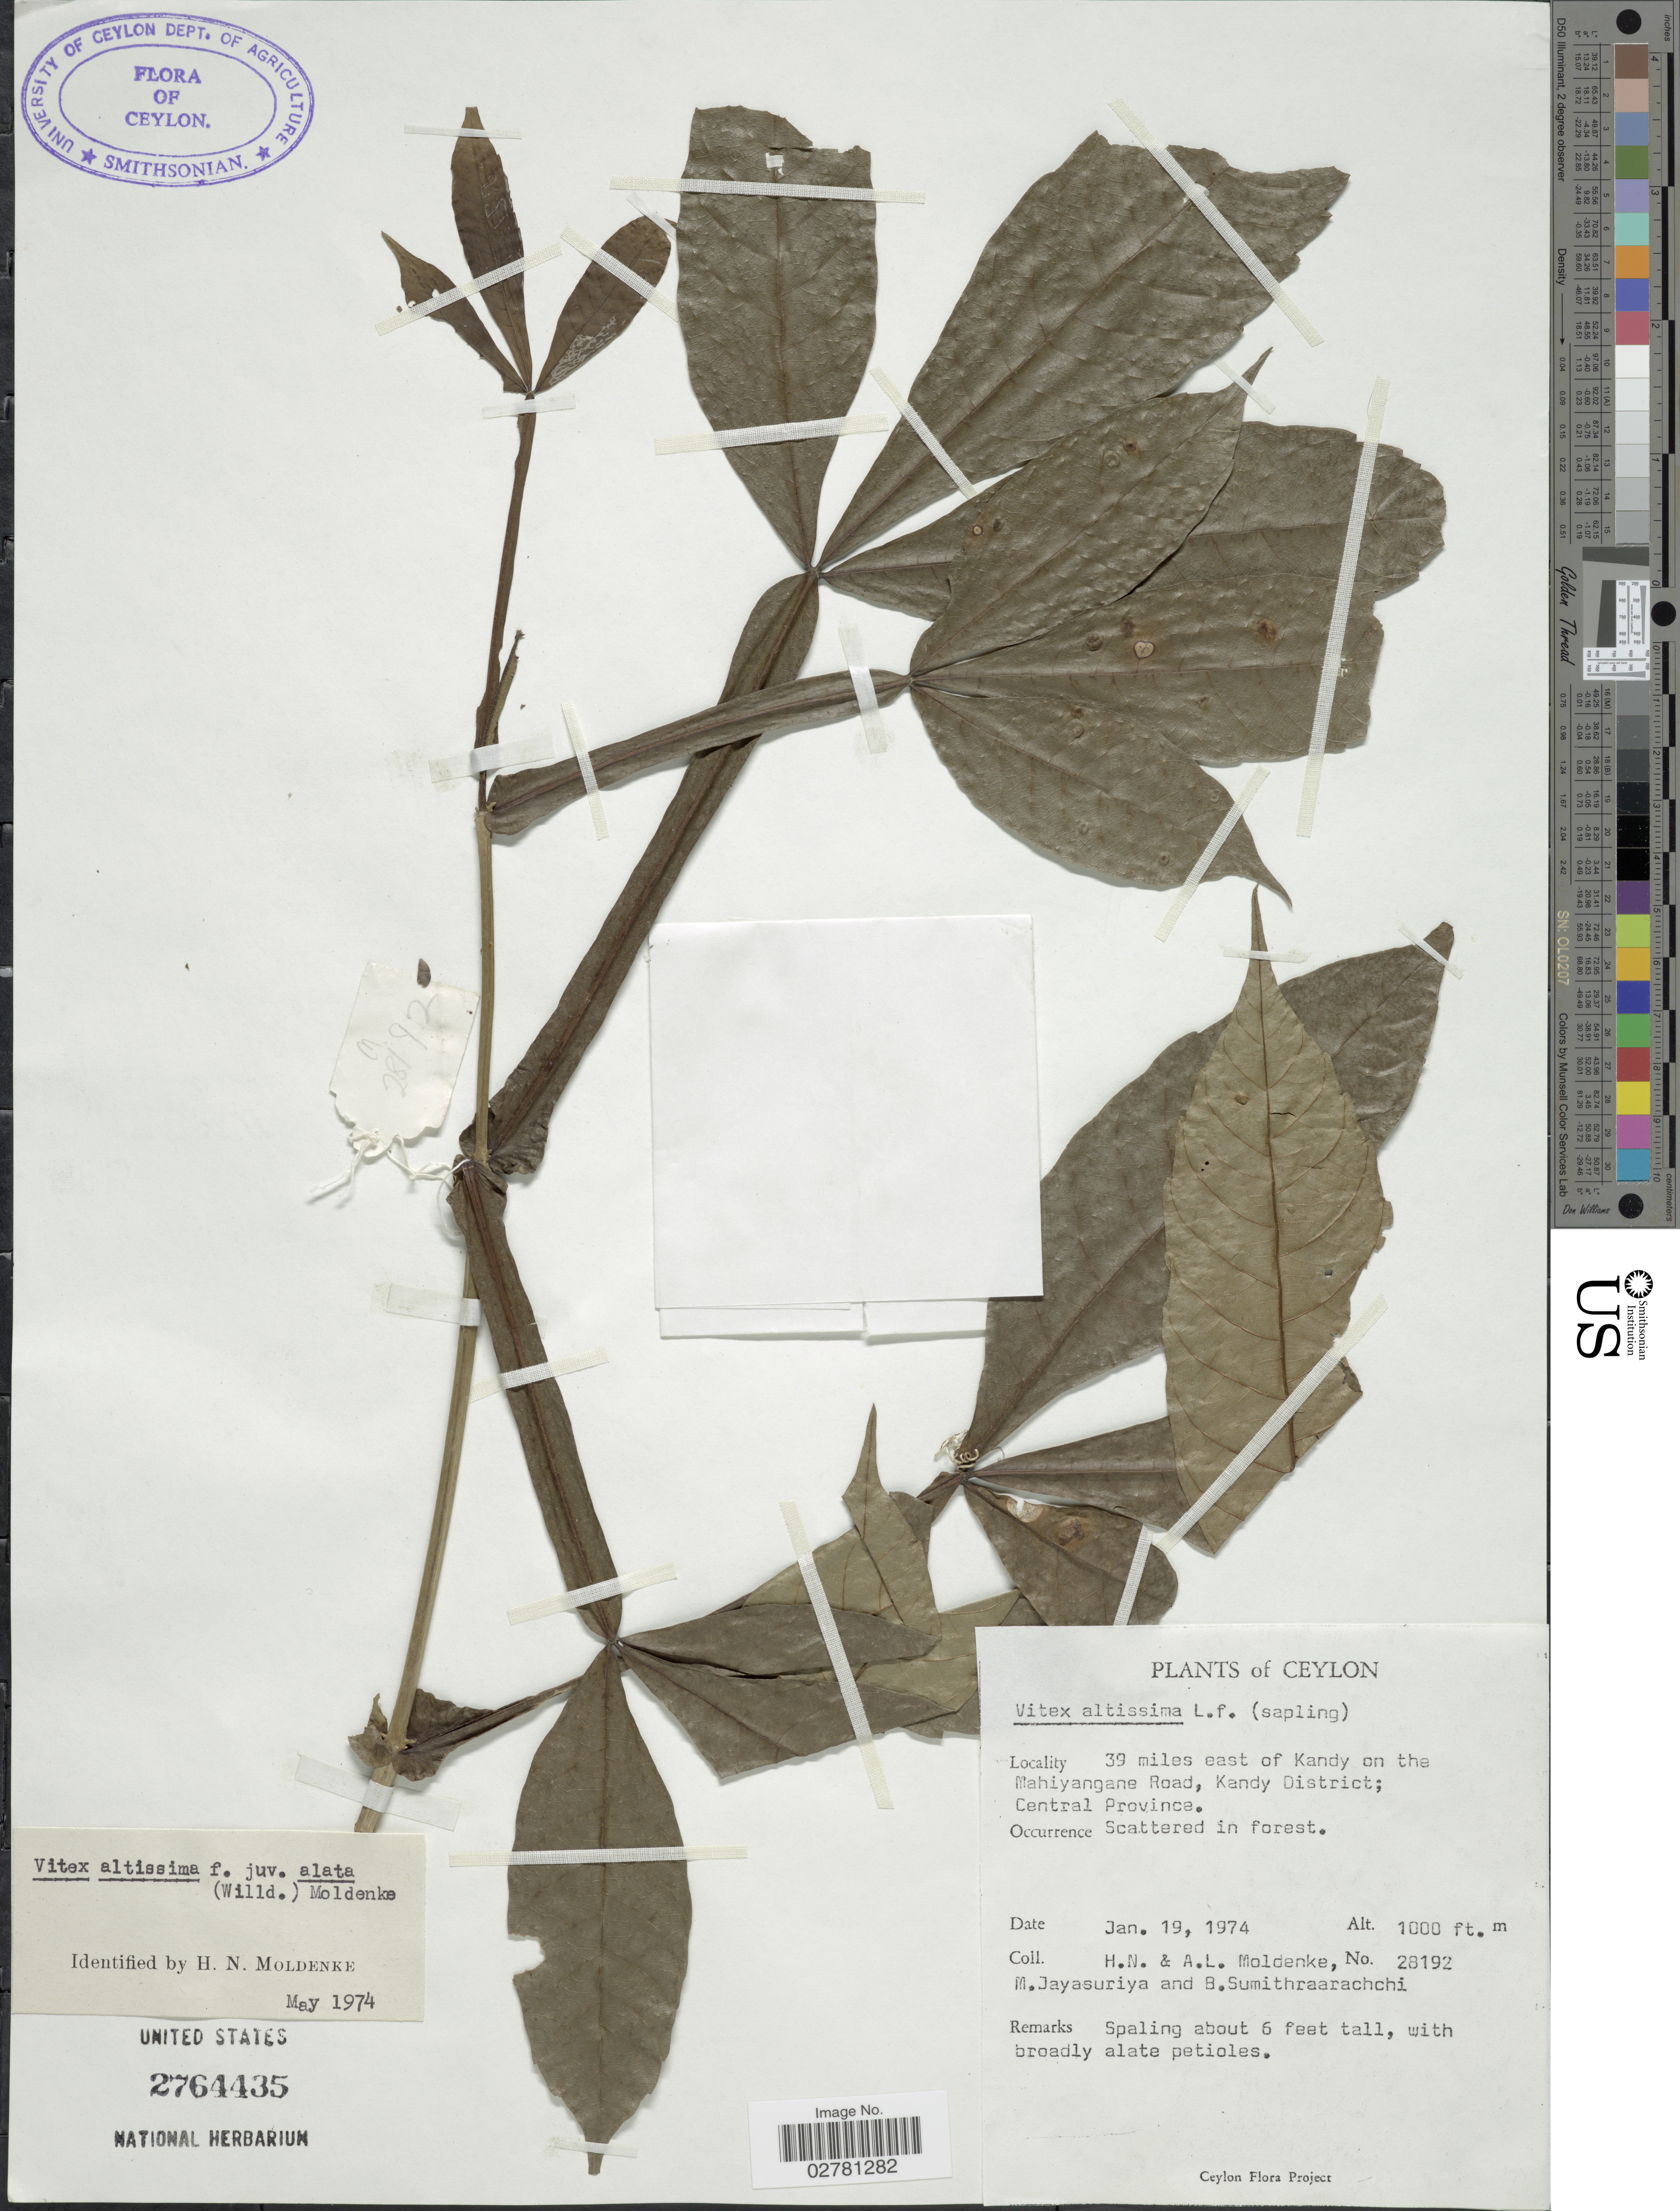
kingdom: Plantae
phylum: Tracheophyta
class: Magnoliopsida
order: Lamiales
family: Lamiaceae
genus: Vitex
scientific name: Vitex altissima f. alata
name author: (Willd.) Moldenke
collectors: H. N. Moldenke, A. L. Moldenke, M. Jayasuriya & B. Sumithraarachchi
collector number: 28192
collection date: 1974-01-19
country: Sri Lanka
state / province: Central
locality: Ceylon. 39 miles east of Kandy on the Mahiyangane Road, Kandy District.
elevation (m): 305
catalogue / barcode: US 2764435